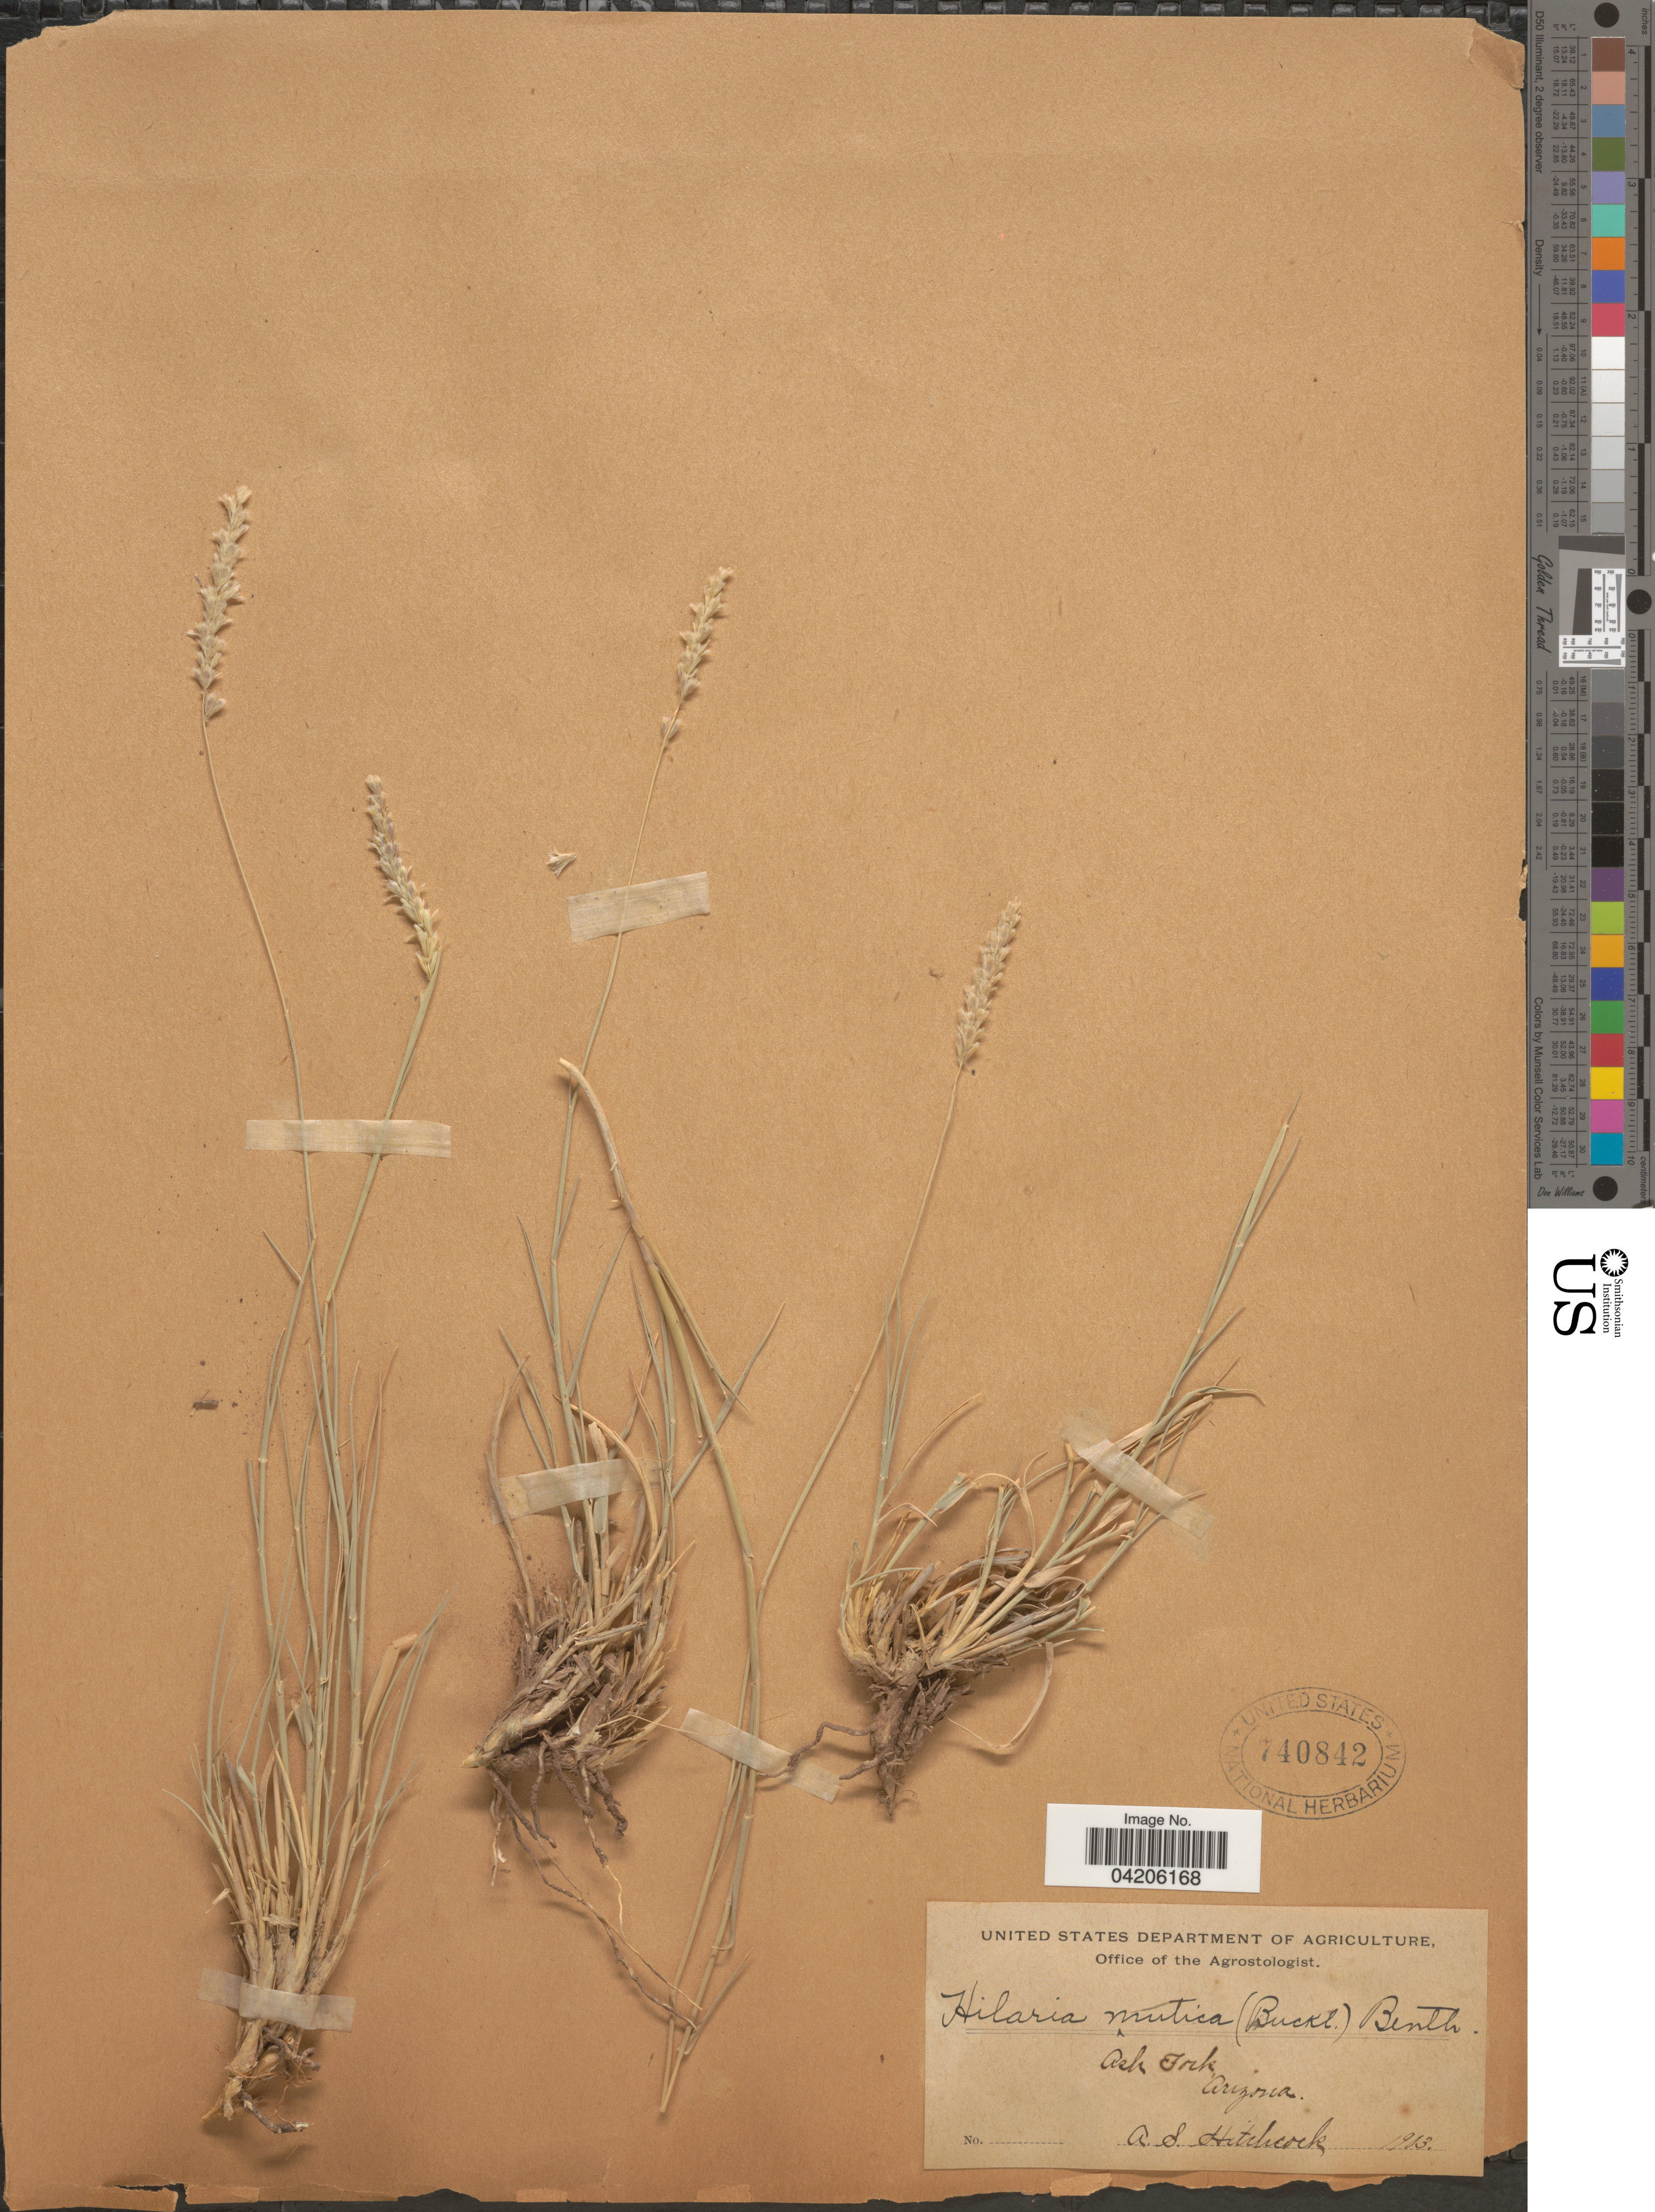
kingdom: Plantae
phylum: Tracheophyta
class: Liliopsida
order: Poales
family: Poaceae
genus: Hilaria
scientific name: Hilaria mutica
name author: (Buckley) Benth.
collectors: A. S. Hitchcock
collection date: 1903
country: United States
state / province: Arizona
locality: Ash Fork.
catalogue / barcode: US 740842